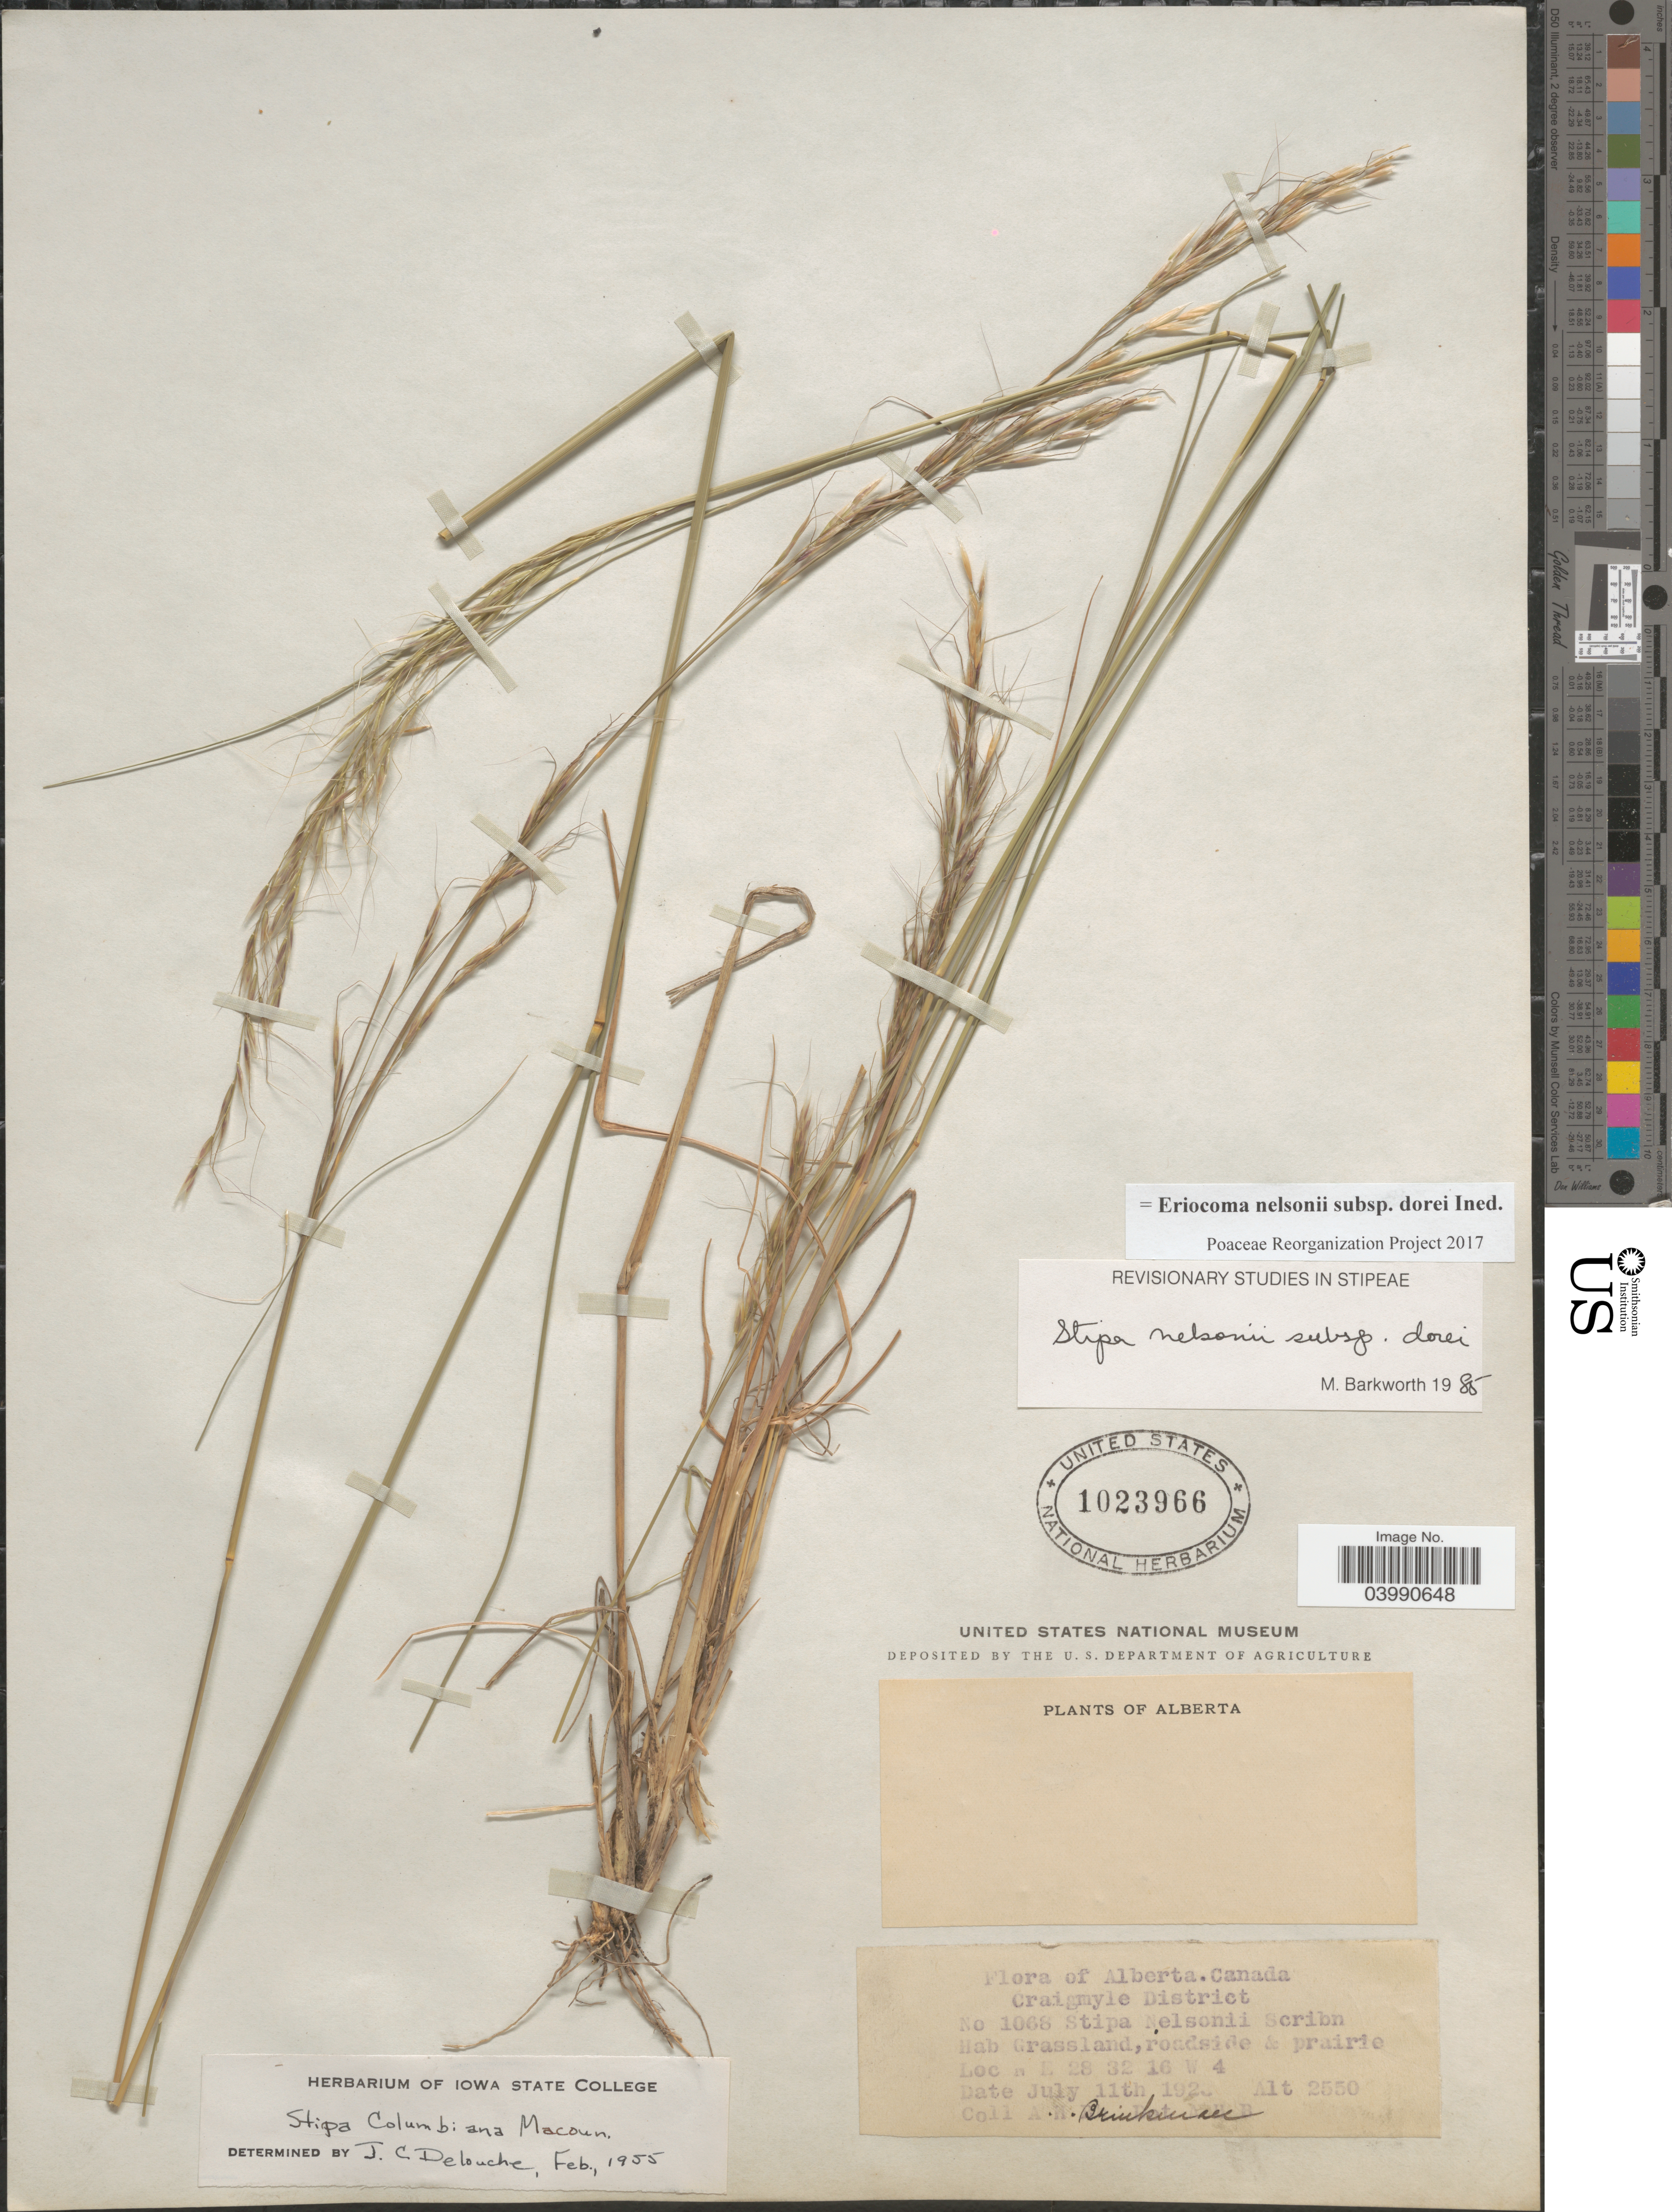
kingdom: Plantae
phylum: Tracheophyta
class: Liliopsida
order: Poales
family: Poaceae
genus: Eriocoma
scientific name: Eriocoma nelsonii subsp. dorei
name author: (Barkworth & J. Maze) Romasch.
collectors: A. Brinkman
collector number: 1068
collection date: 1923-07-11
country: Canada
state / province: Alberta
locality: Craigmyle District. N E 28 32 16 W 4.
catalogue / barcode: US 1023966